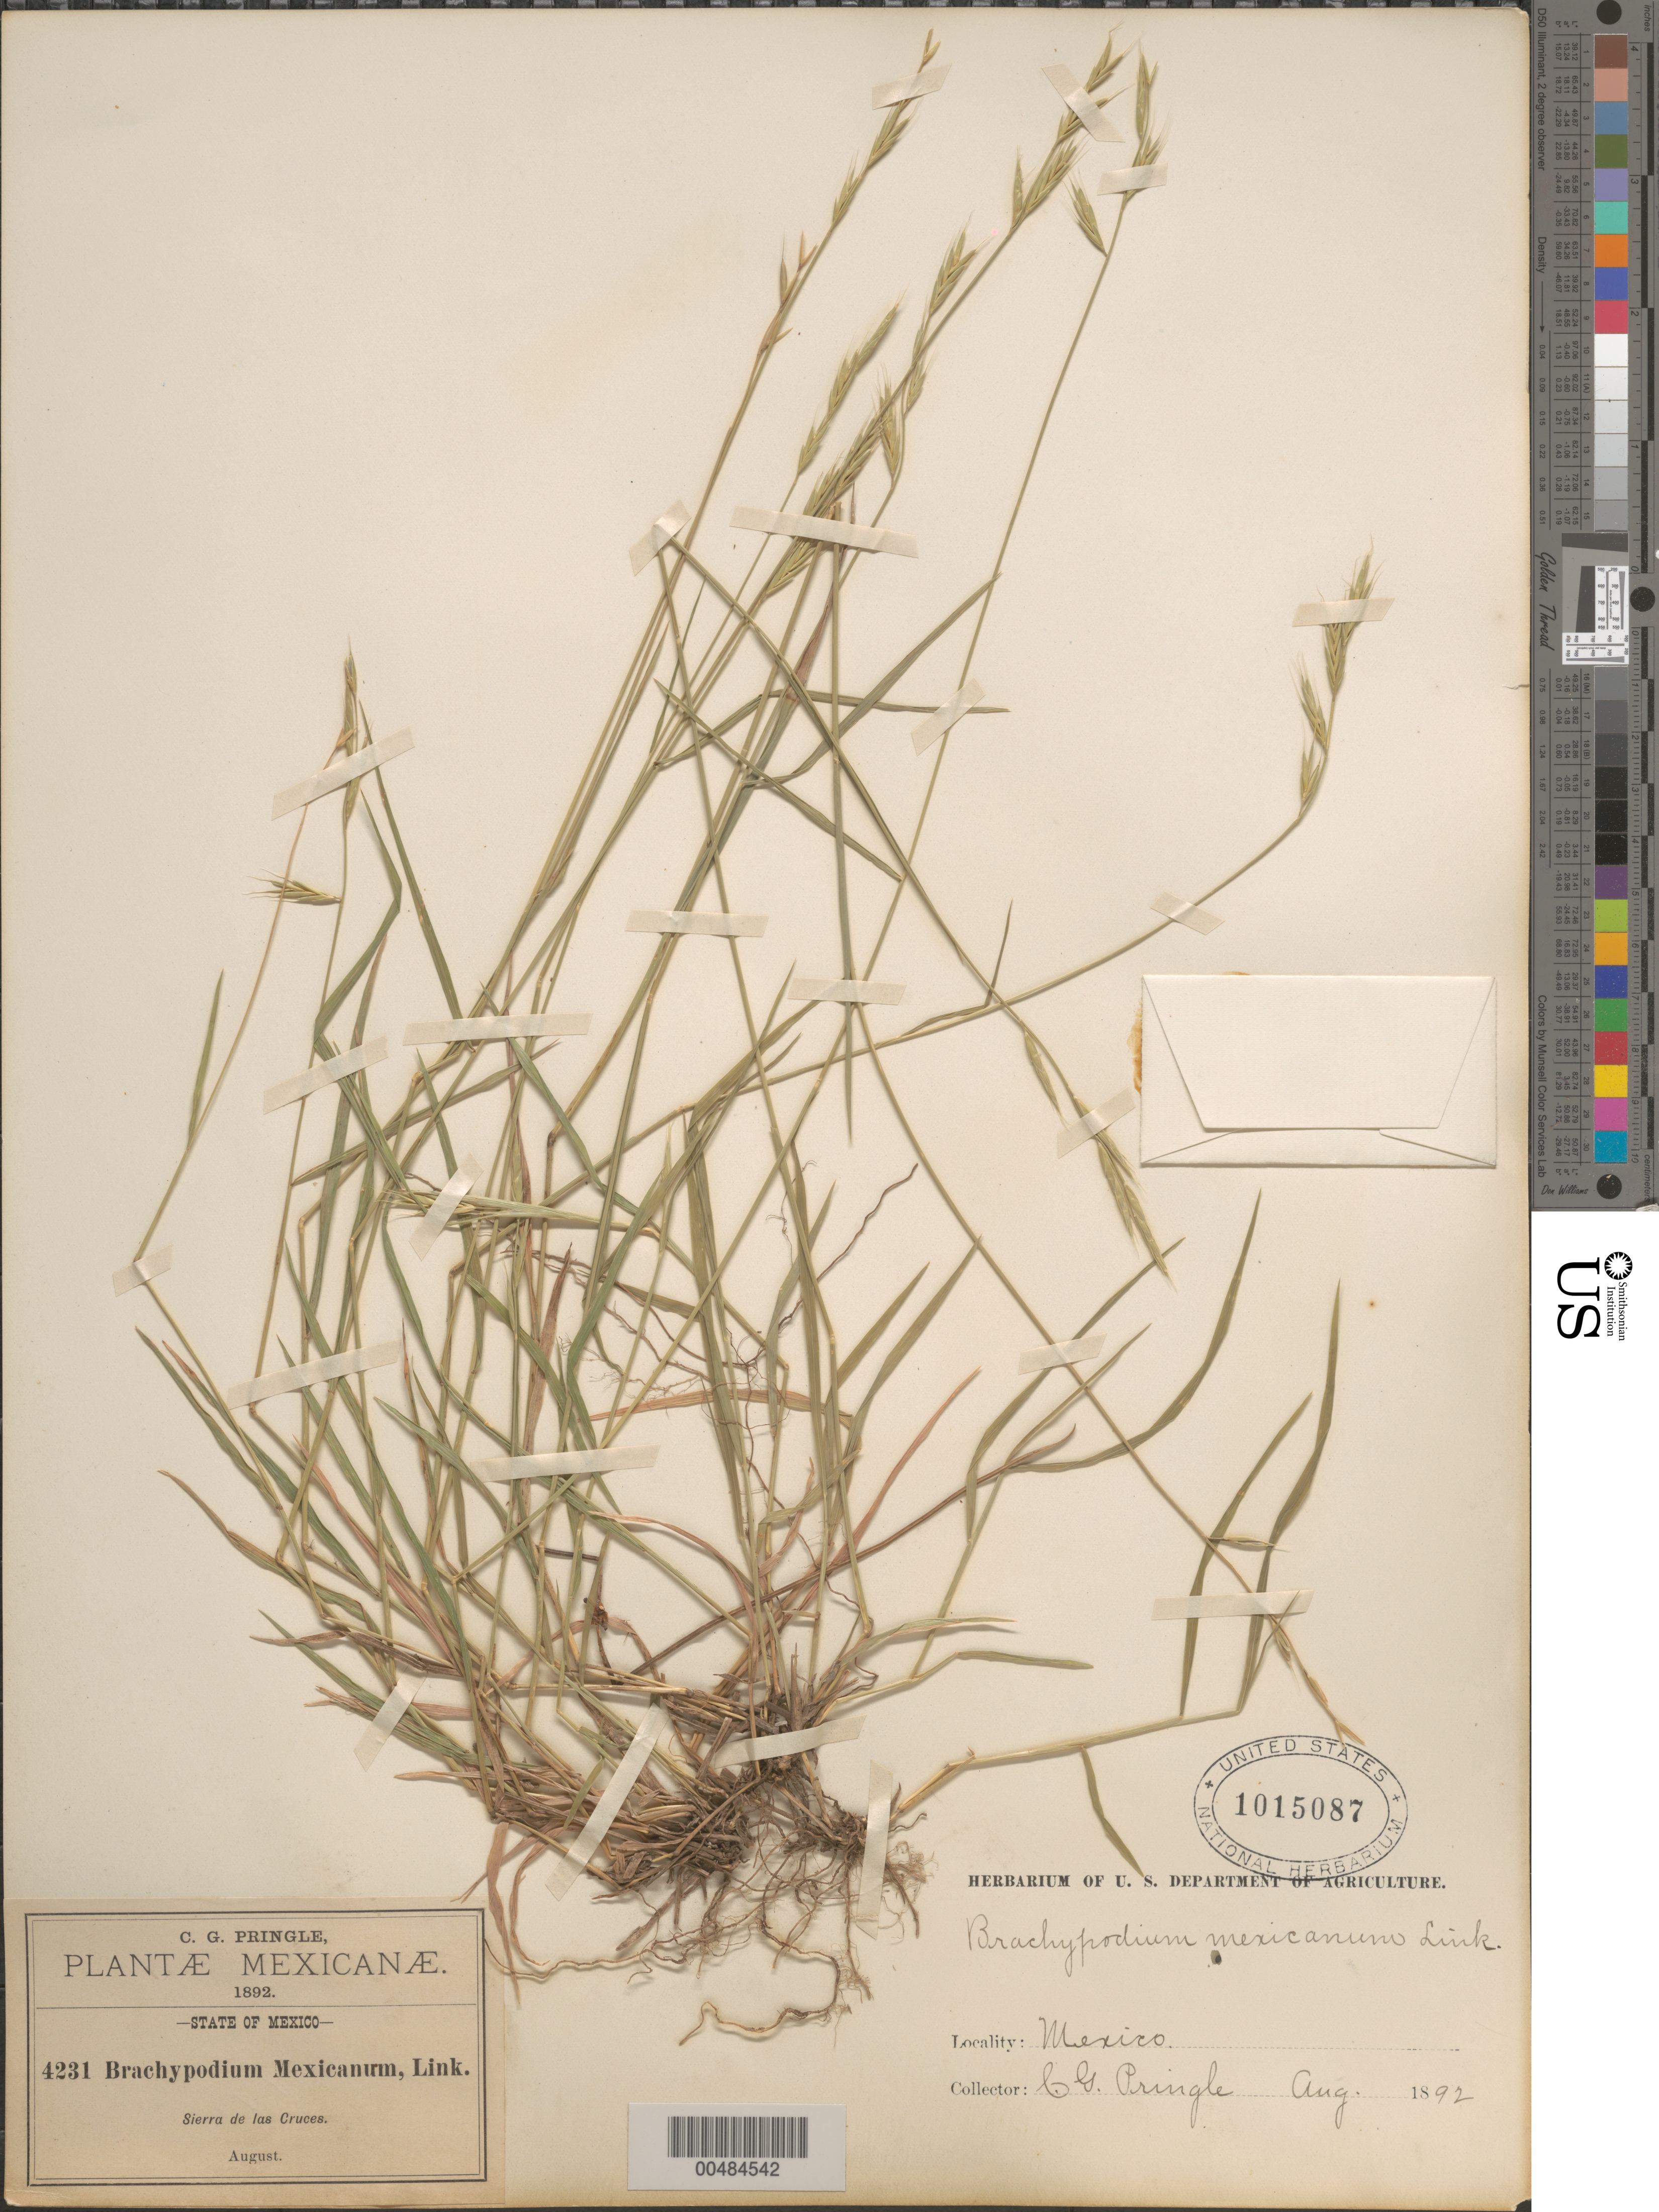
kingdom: Plantae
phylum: Tracheophyta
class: Liliopsida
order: Poales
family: Poaceae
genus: Brachypodium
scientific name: Brachypodium mexicanum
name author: (Roem. & Schult.) Link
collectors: C. G. Pringle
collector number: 4231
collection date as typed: Aug 1892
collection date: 1892-08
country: Mexico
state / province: México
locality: Sierra de las Cruces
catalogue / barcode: US 1015087